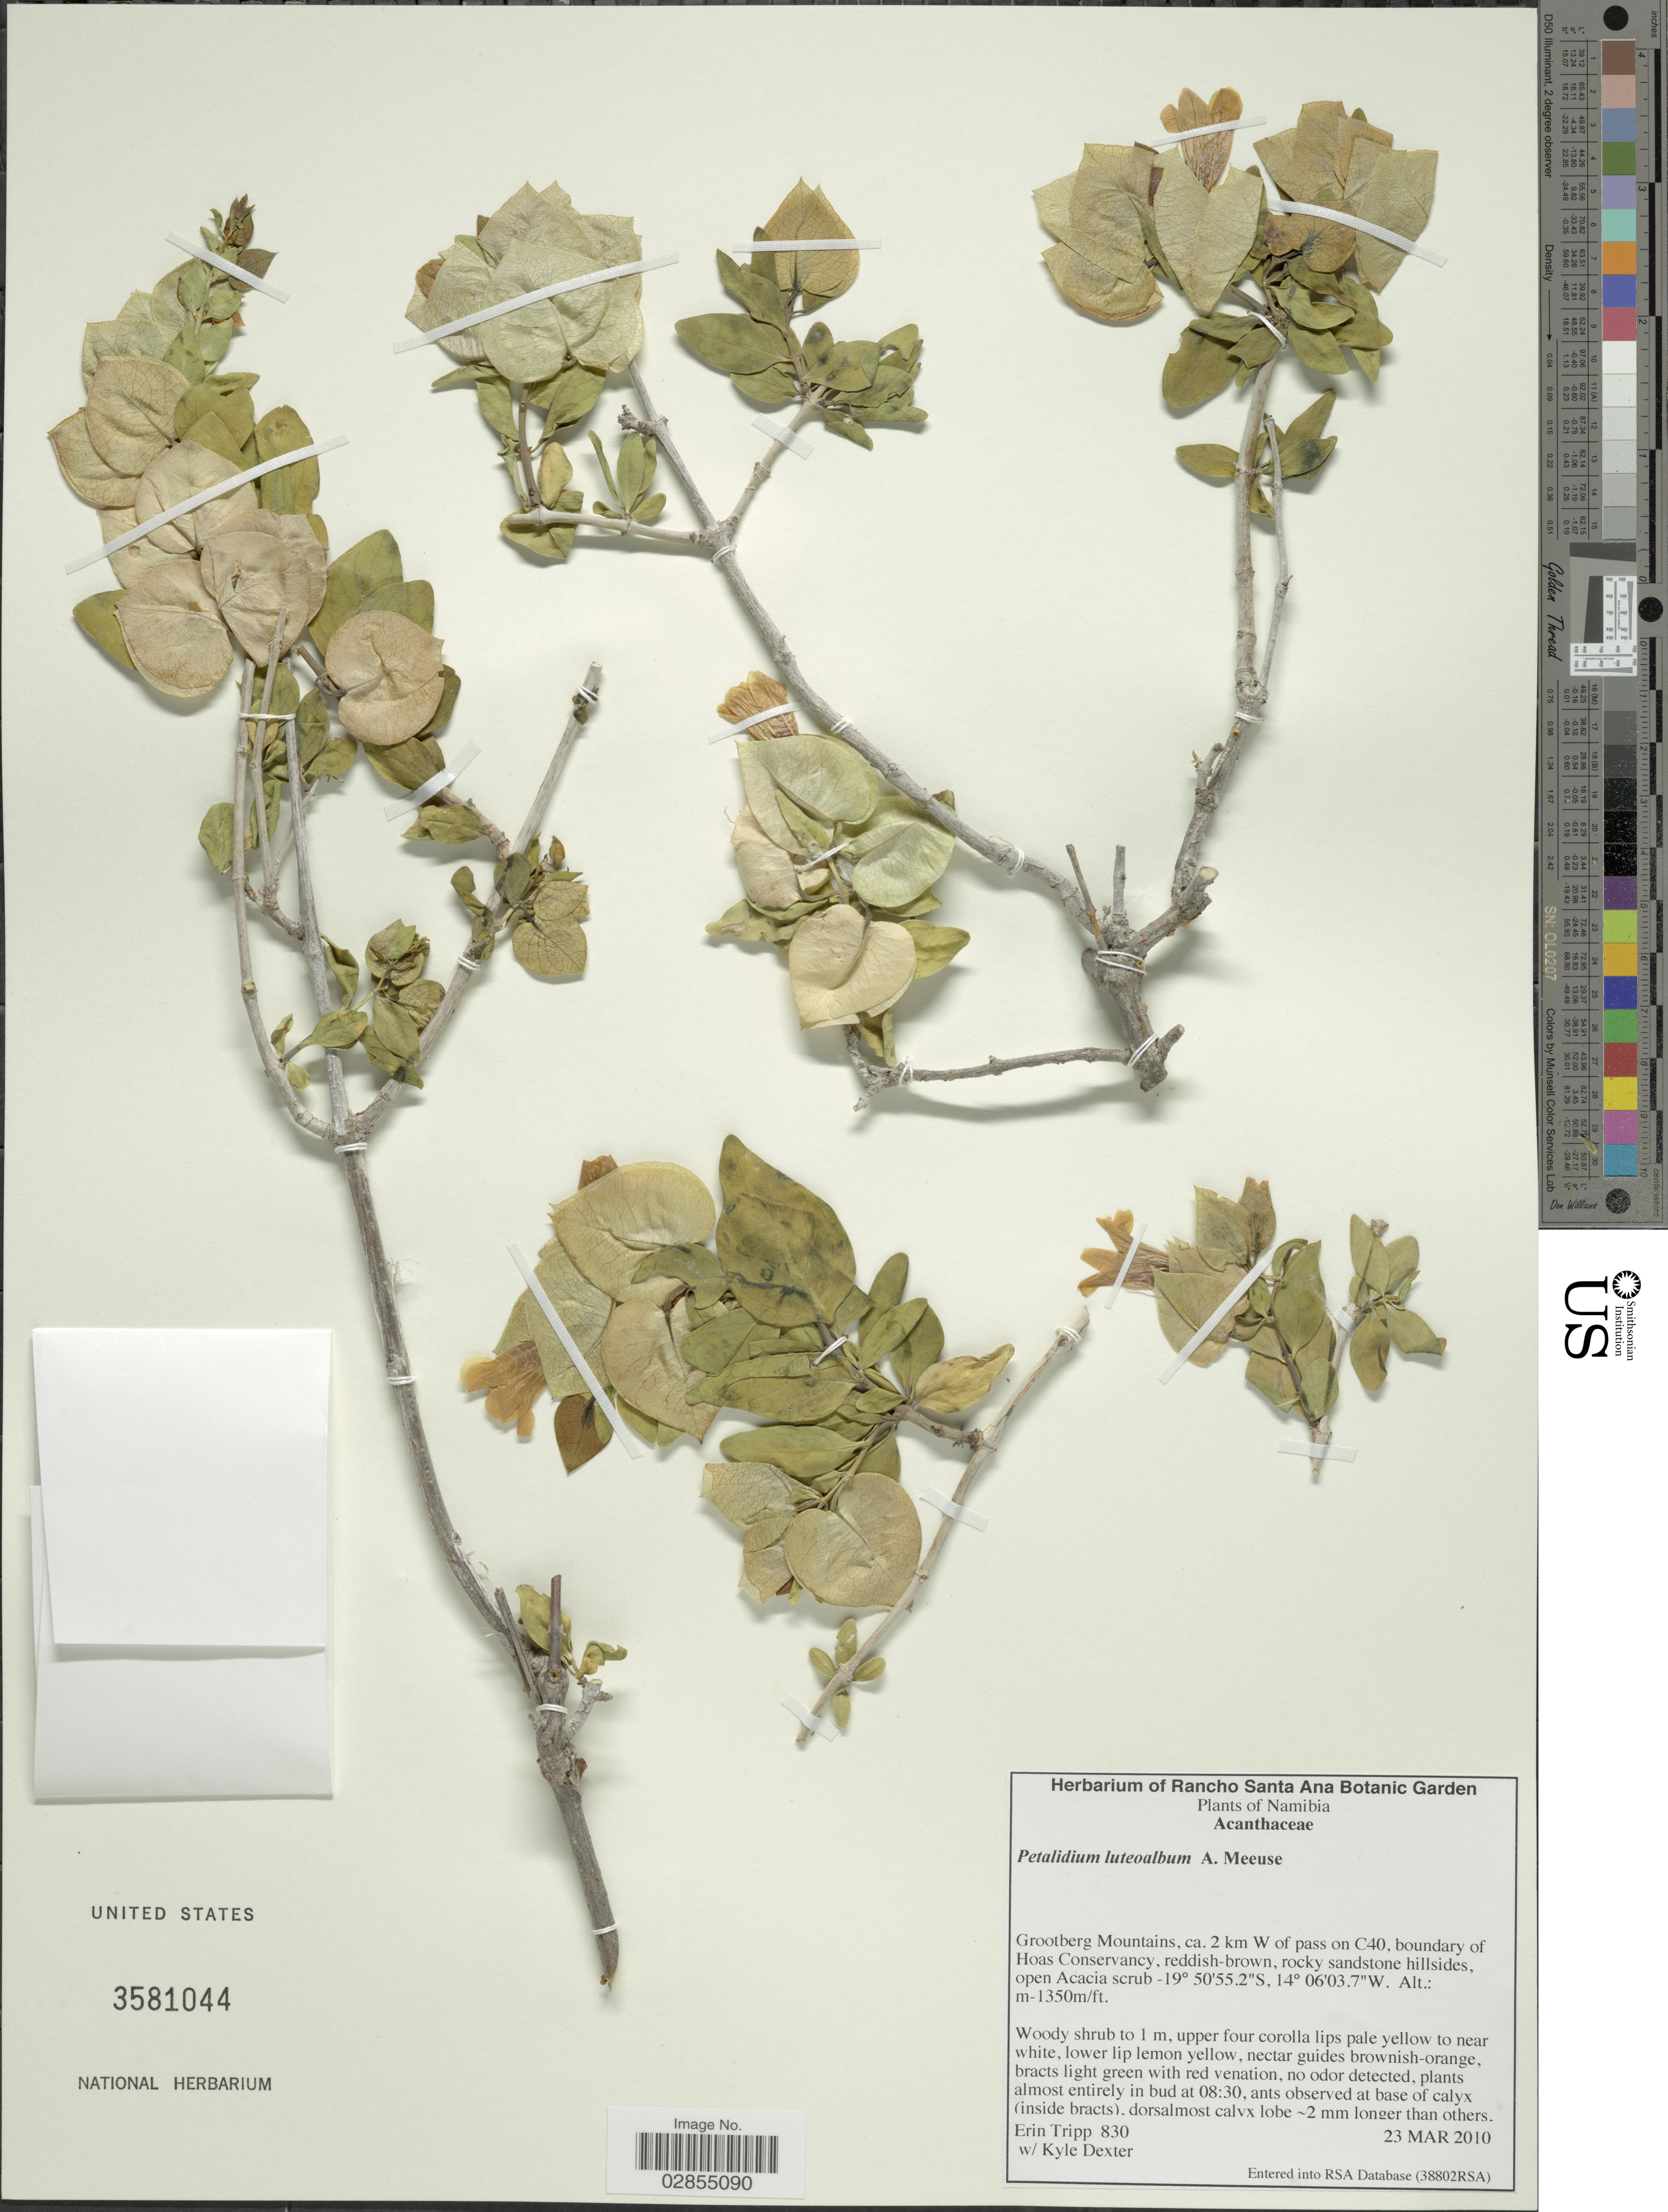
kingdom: Plantae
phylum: Tracheophyta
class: Magnoliopsida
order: Lamiales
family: Acanthaceae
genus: Petalidium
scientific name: Petalidium luteoalbum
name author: A. Meeuse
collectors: E. Tripp & K. Dexter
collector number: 830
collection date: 2010-03-23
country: Namibia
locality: Grootberg Mountains, ca. 2 km W of pass on C40, boundary of Hoas Conservancy.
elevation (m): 1350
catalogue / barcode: US 3581044